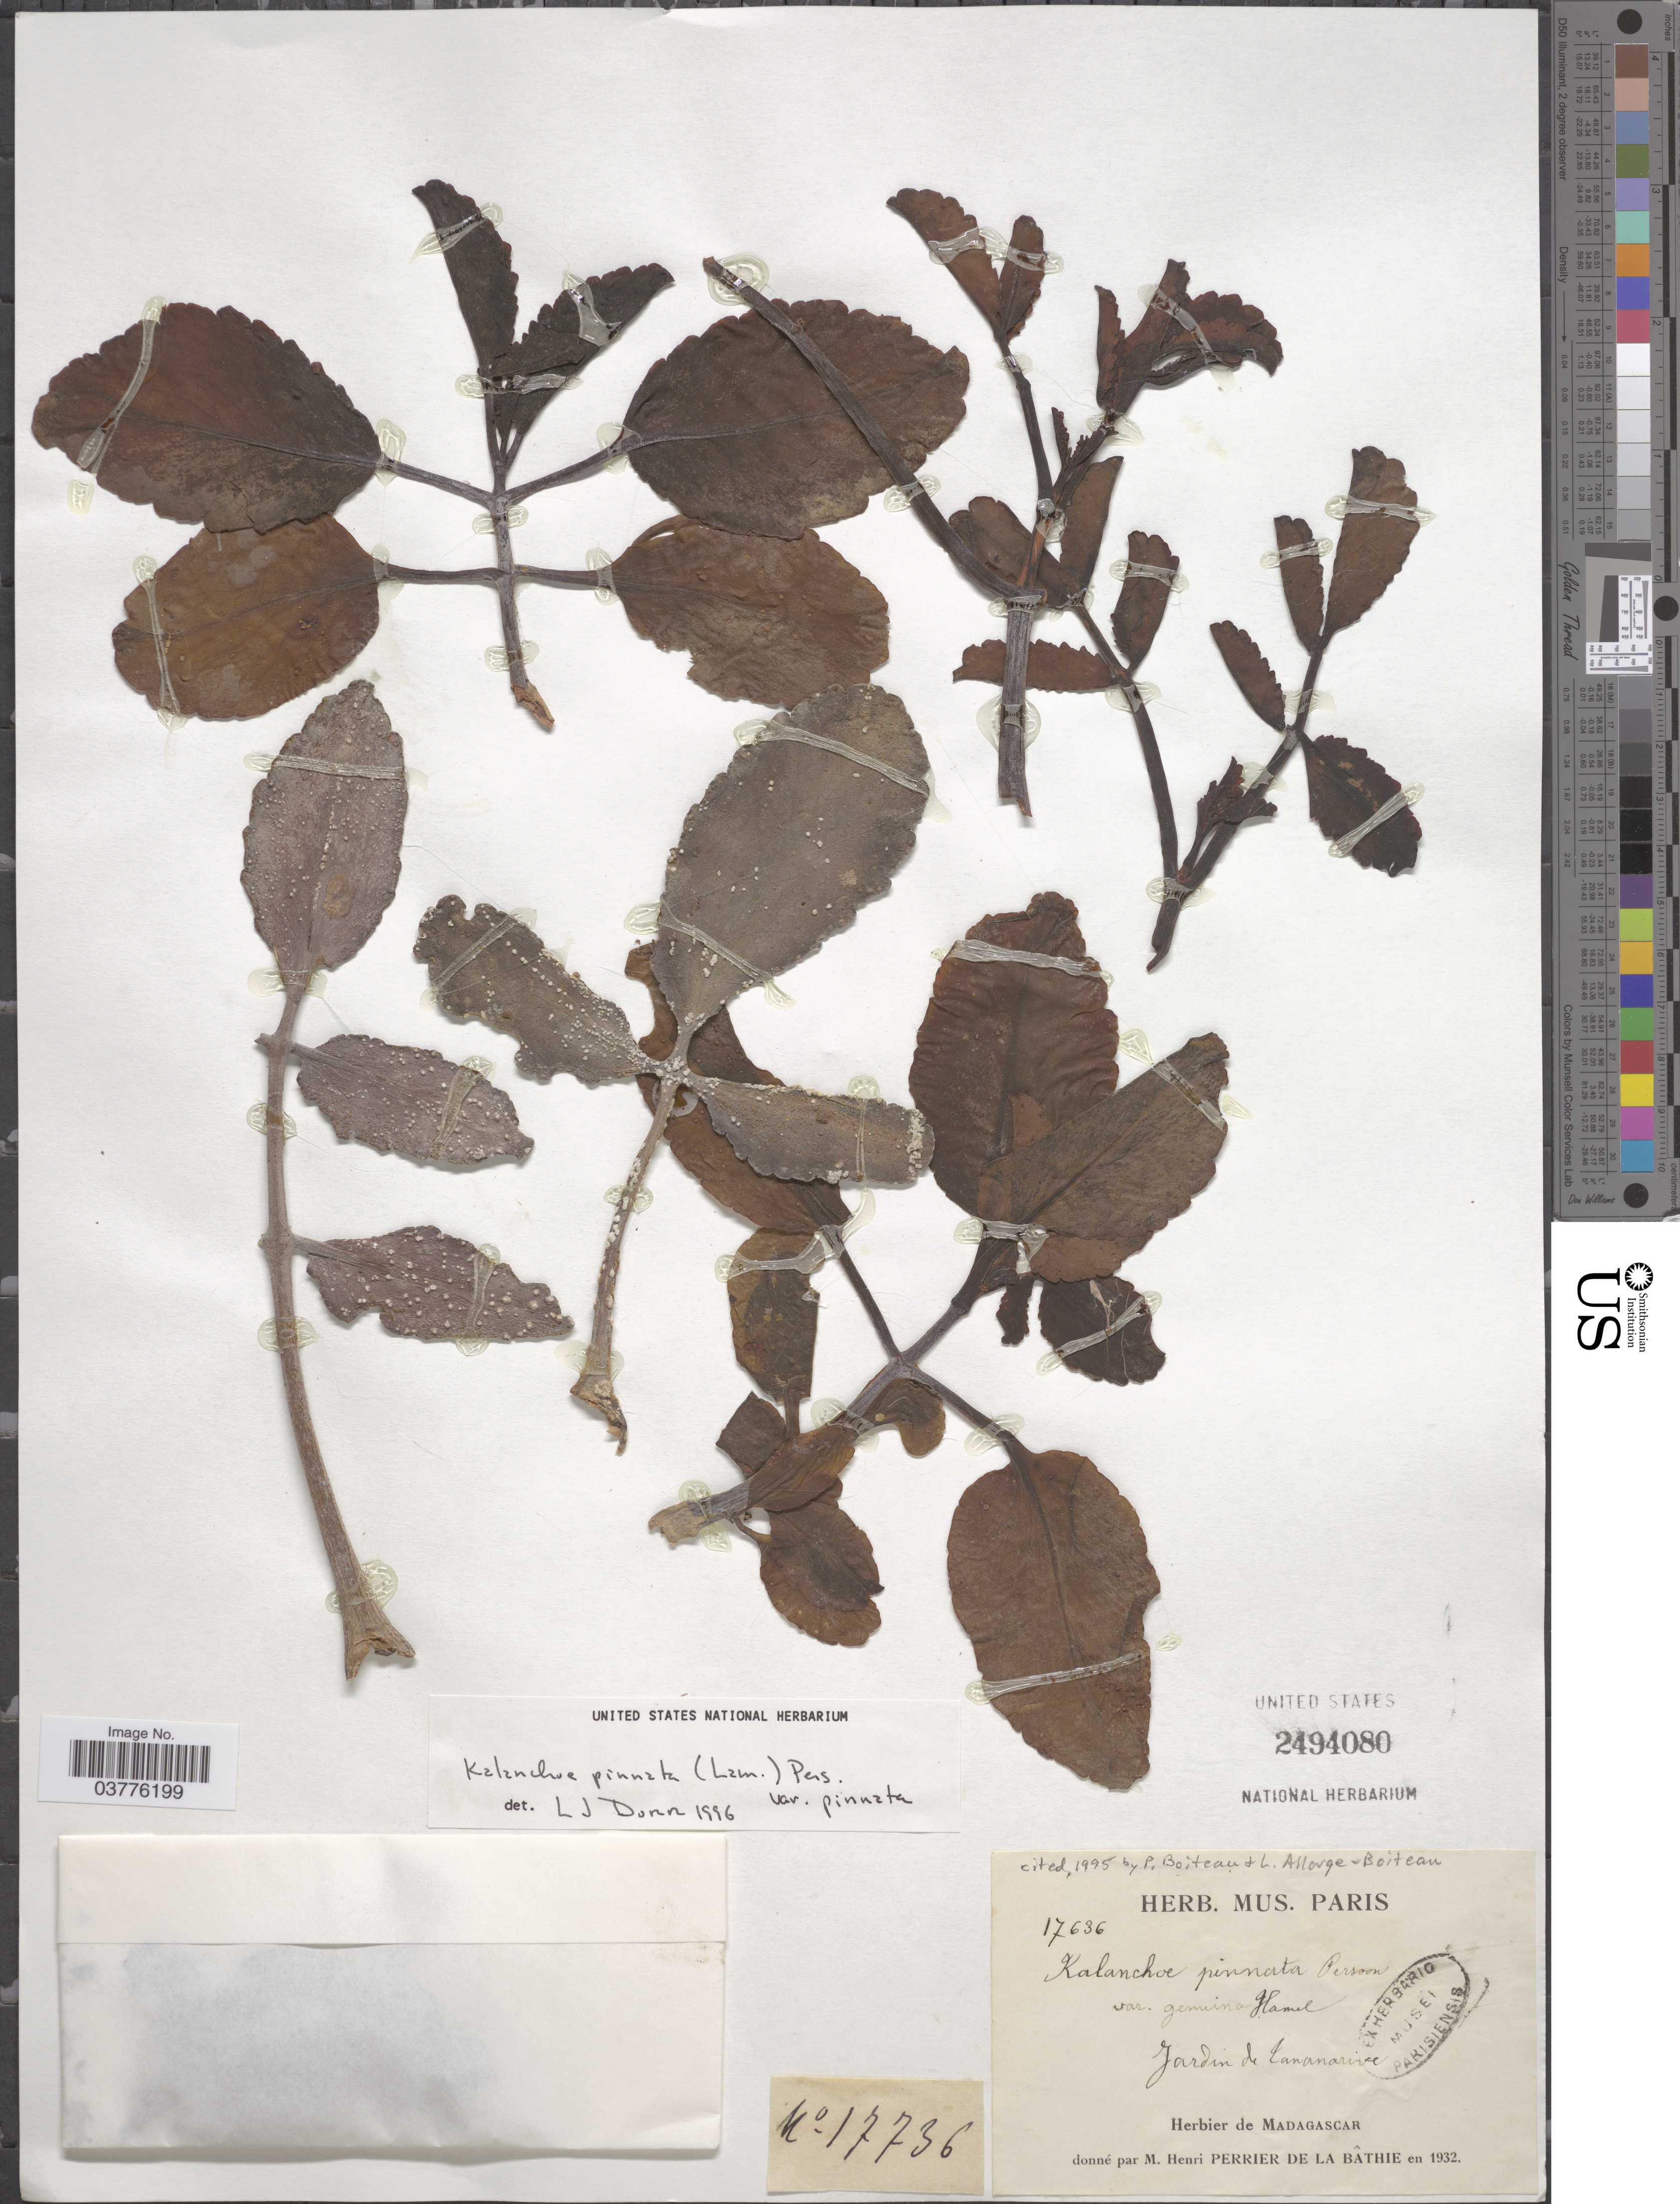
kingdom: Plantae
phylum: Tracheophyta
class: Magnoliopsida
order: Saxifragales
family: Crassulaceae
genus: Kalanchoe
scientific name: Kalanchoe pinnata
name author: (Lam.) Pers.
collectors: H. Perrier de la Bâthie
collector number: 17636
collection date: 1932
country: Madagascar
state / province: Analamanga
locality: Jardin de Tananarive.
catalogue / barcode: US 2494080